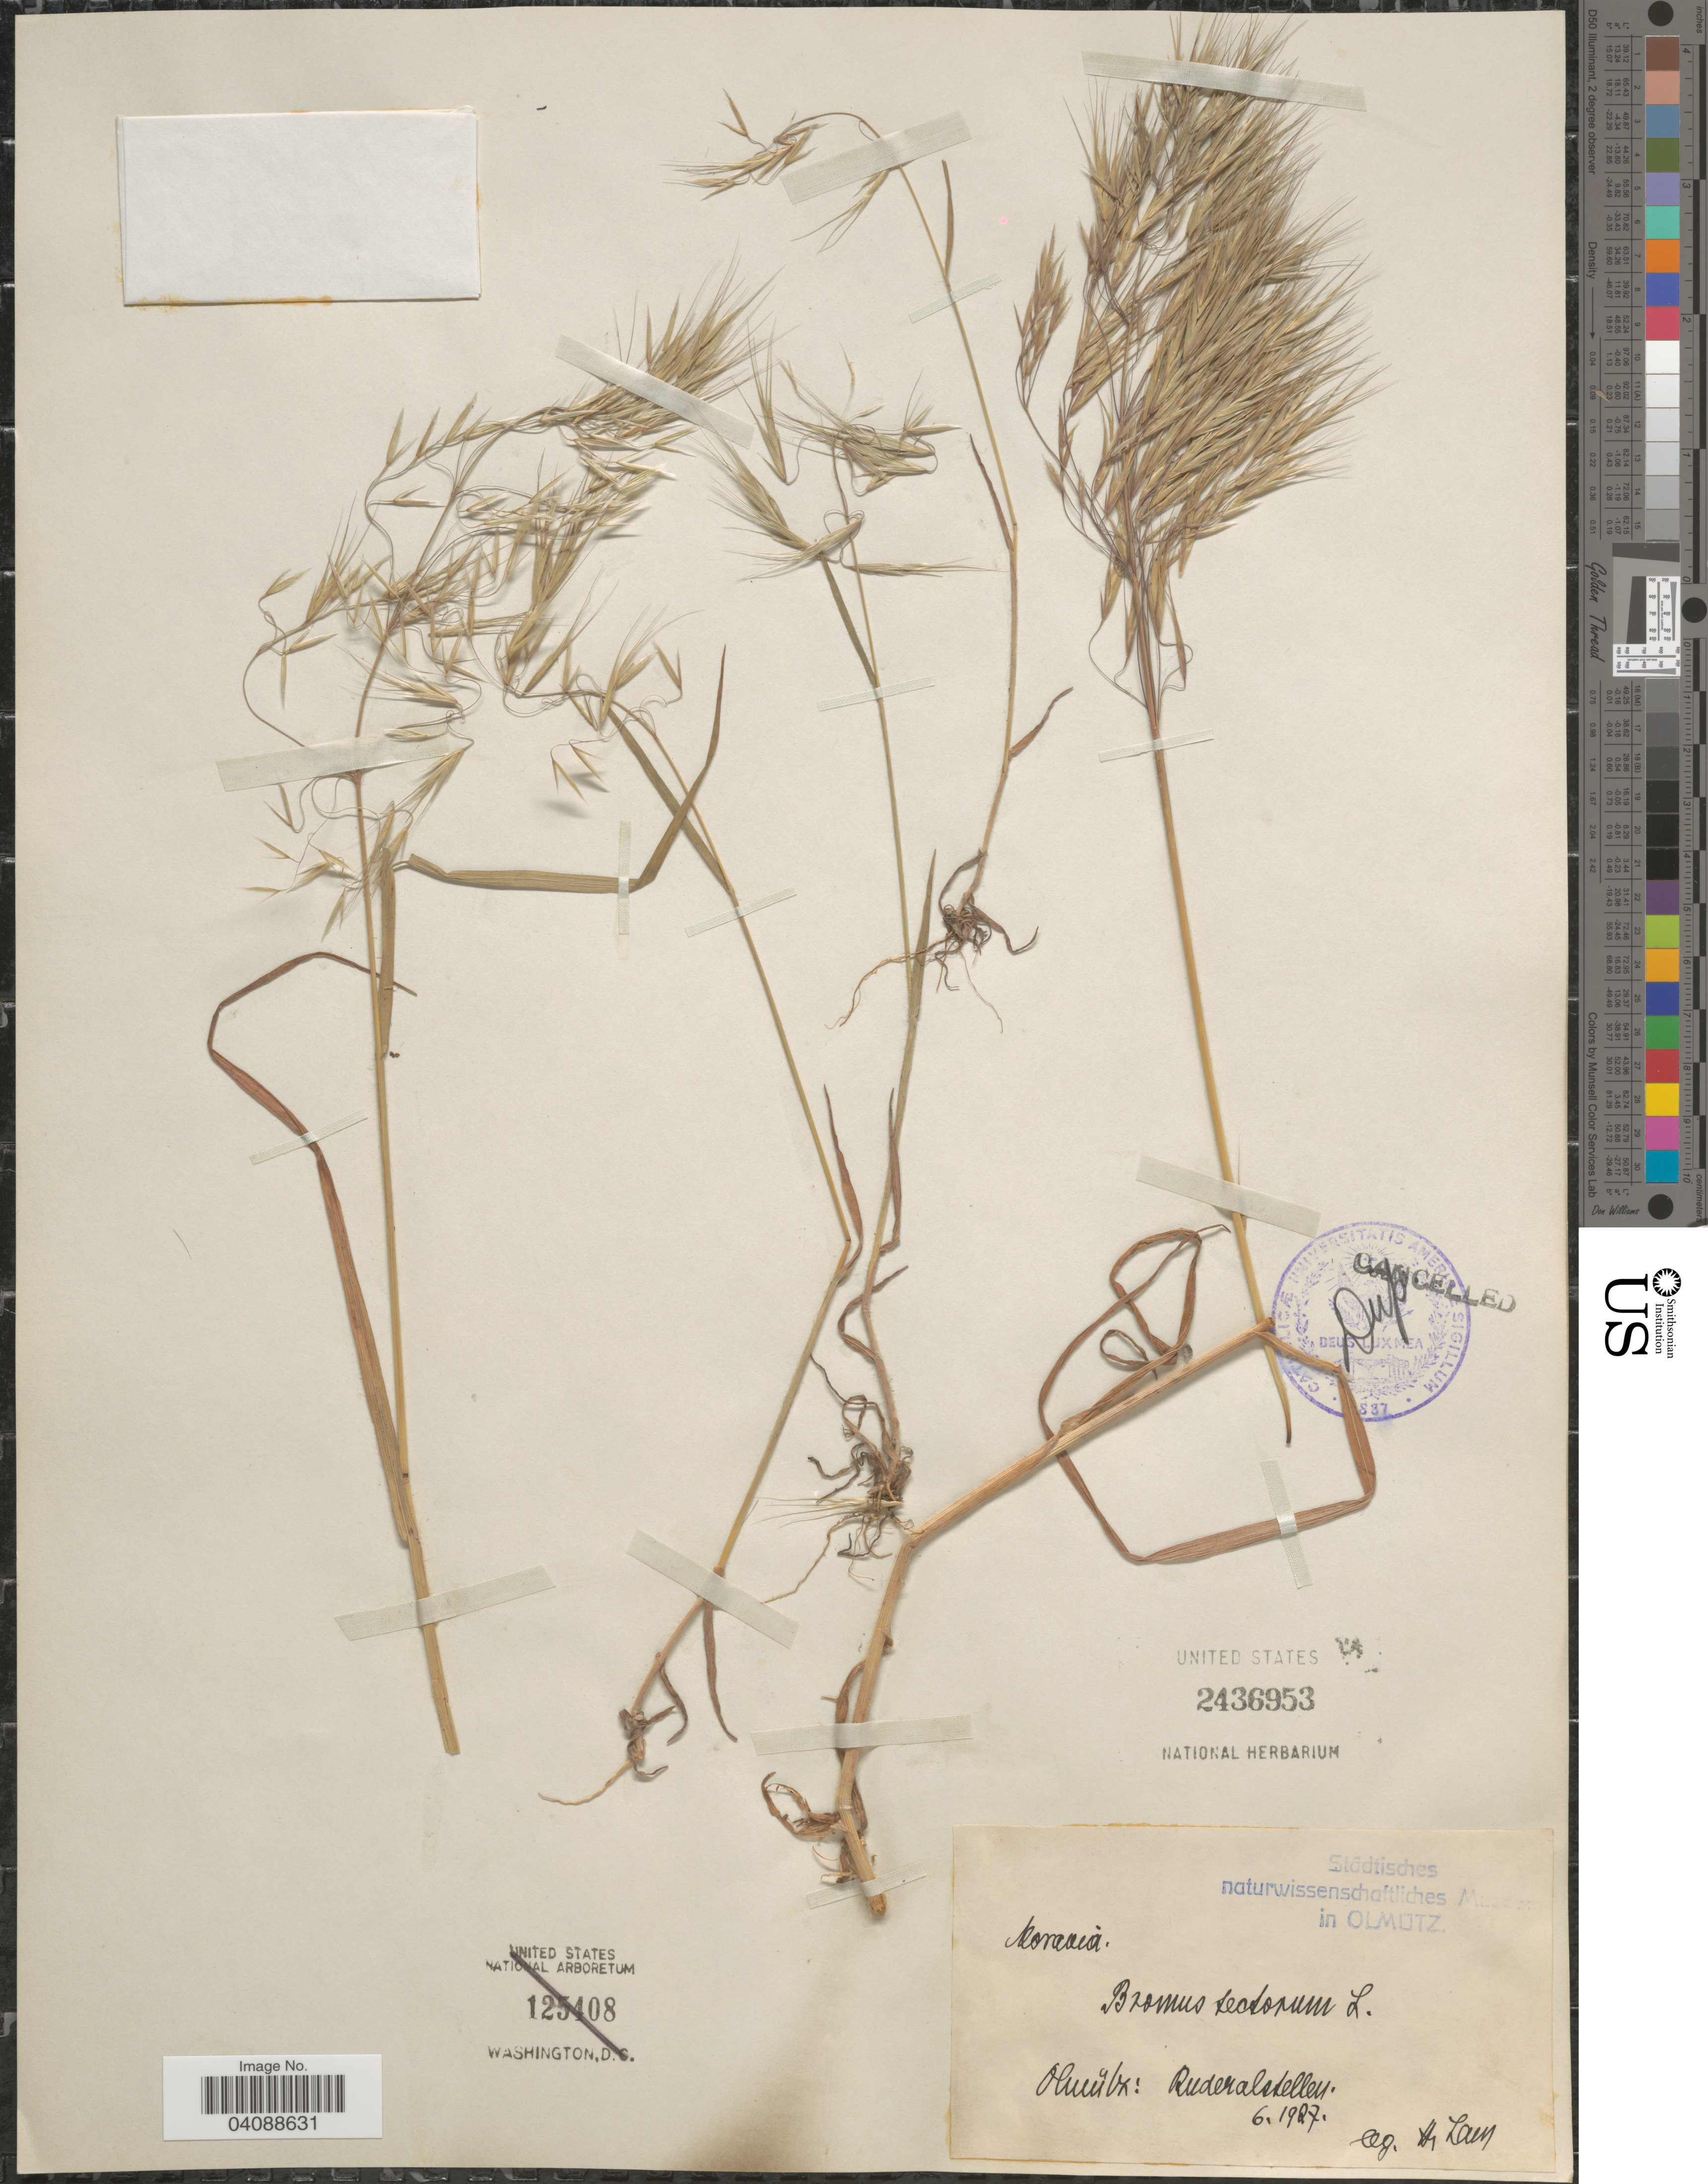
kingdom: Plantae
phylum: Tracheophyta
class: Liliopsida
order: Poales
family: Poaceae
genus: Bromus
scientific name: Bromus tectorum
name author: L.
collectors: H. Lacy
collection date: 1927-06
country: Czechia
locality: Moravia. Olmütz: Ruderalstellen.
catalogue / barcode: US 2436953